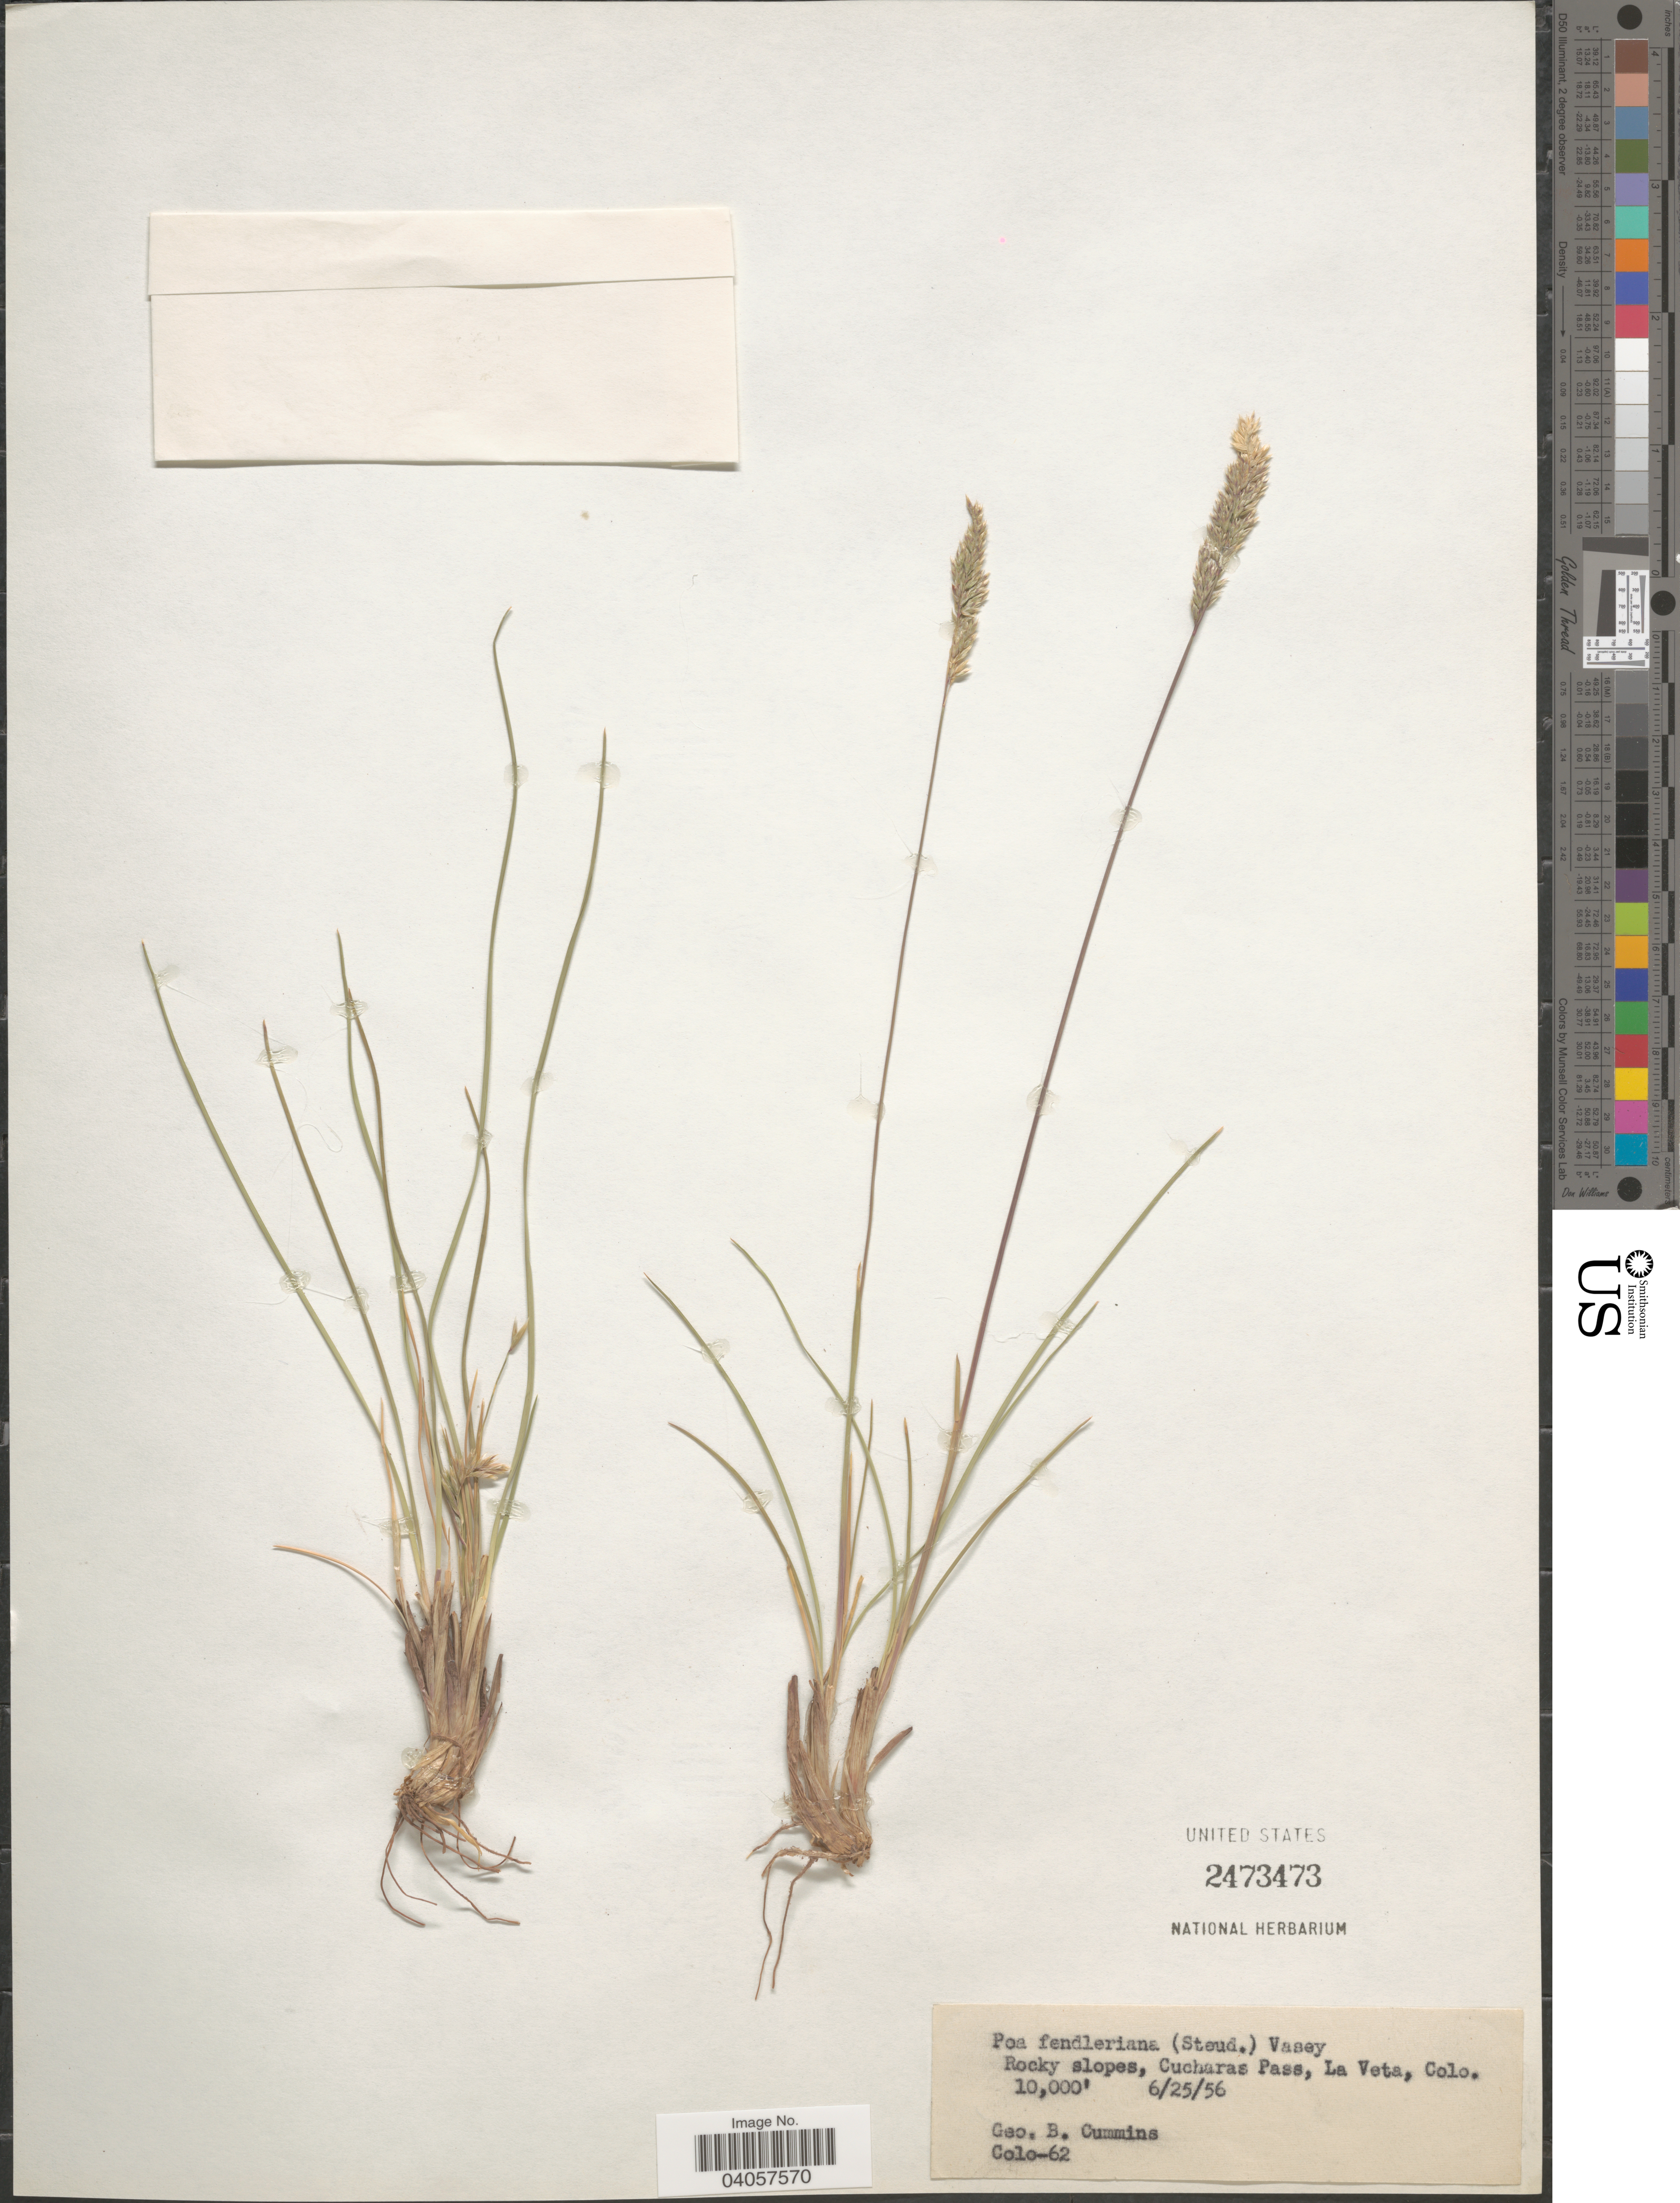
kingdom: Plantae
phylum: Tracheophyta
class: Liliopsida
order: Poales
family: Poaceae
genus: Poa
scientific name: Poa fendleriana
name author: (Steud.) Vasey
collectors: G. Cummins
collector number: Colo-62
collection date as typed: Transcribed d/m/y: 25/6/56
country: United States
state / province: Colorado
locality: Rocky slopes, Cucharas Pass, La Veta.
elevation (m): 3048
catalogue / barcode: US 2473473